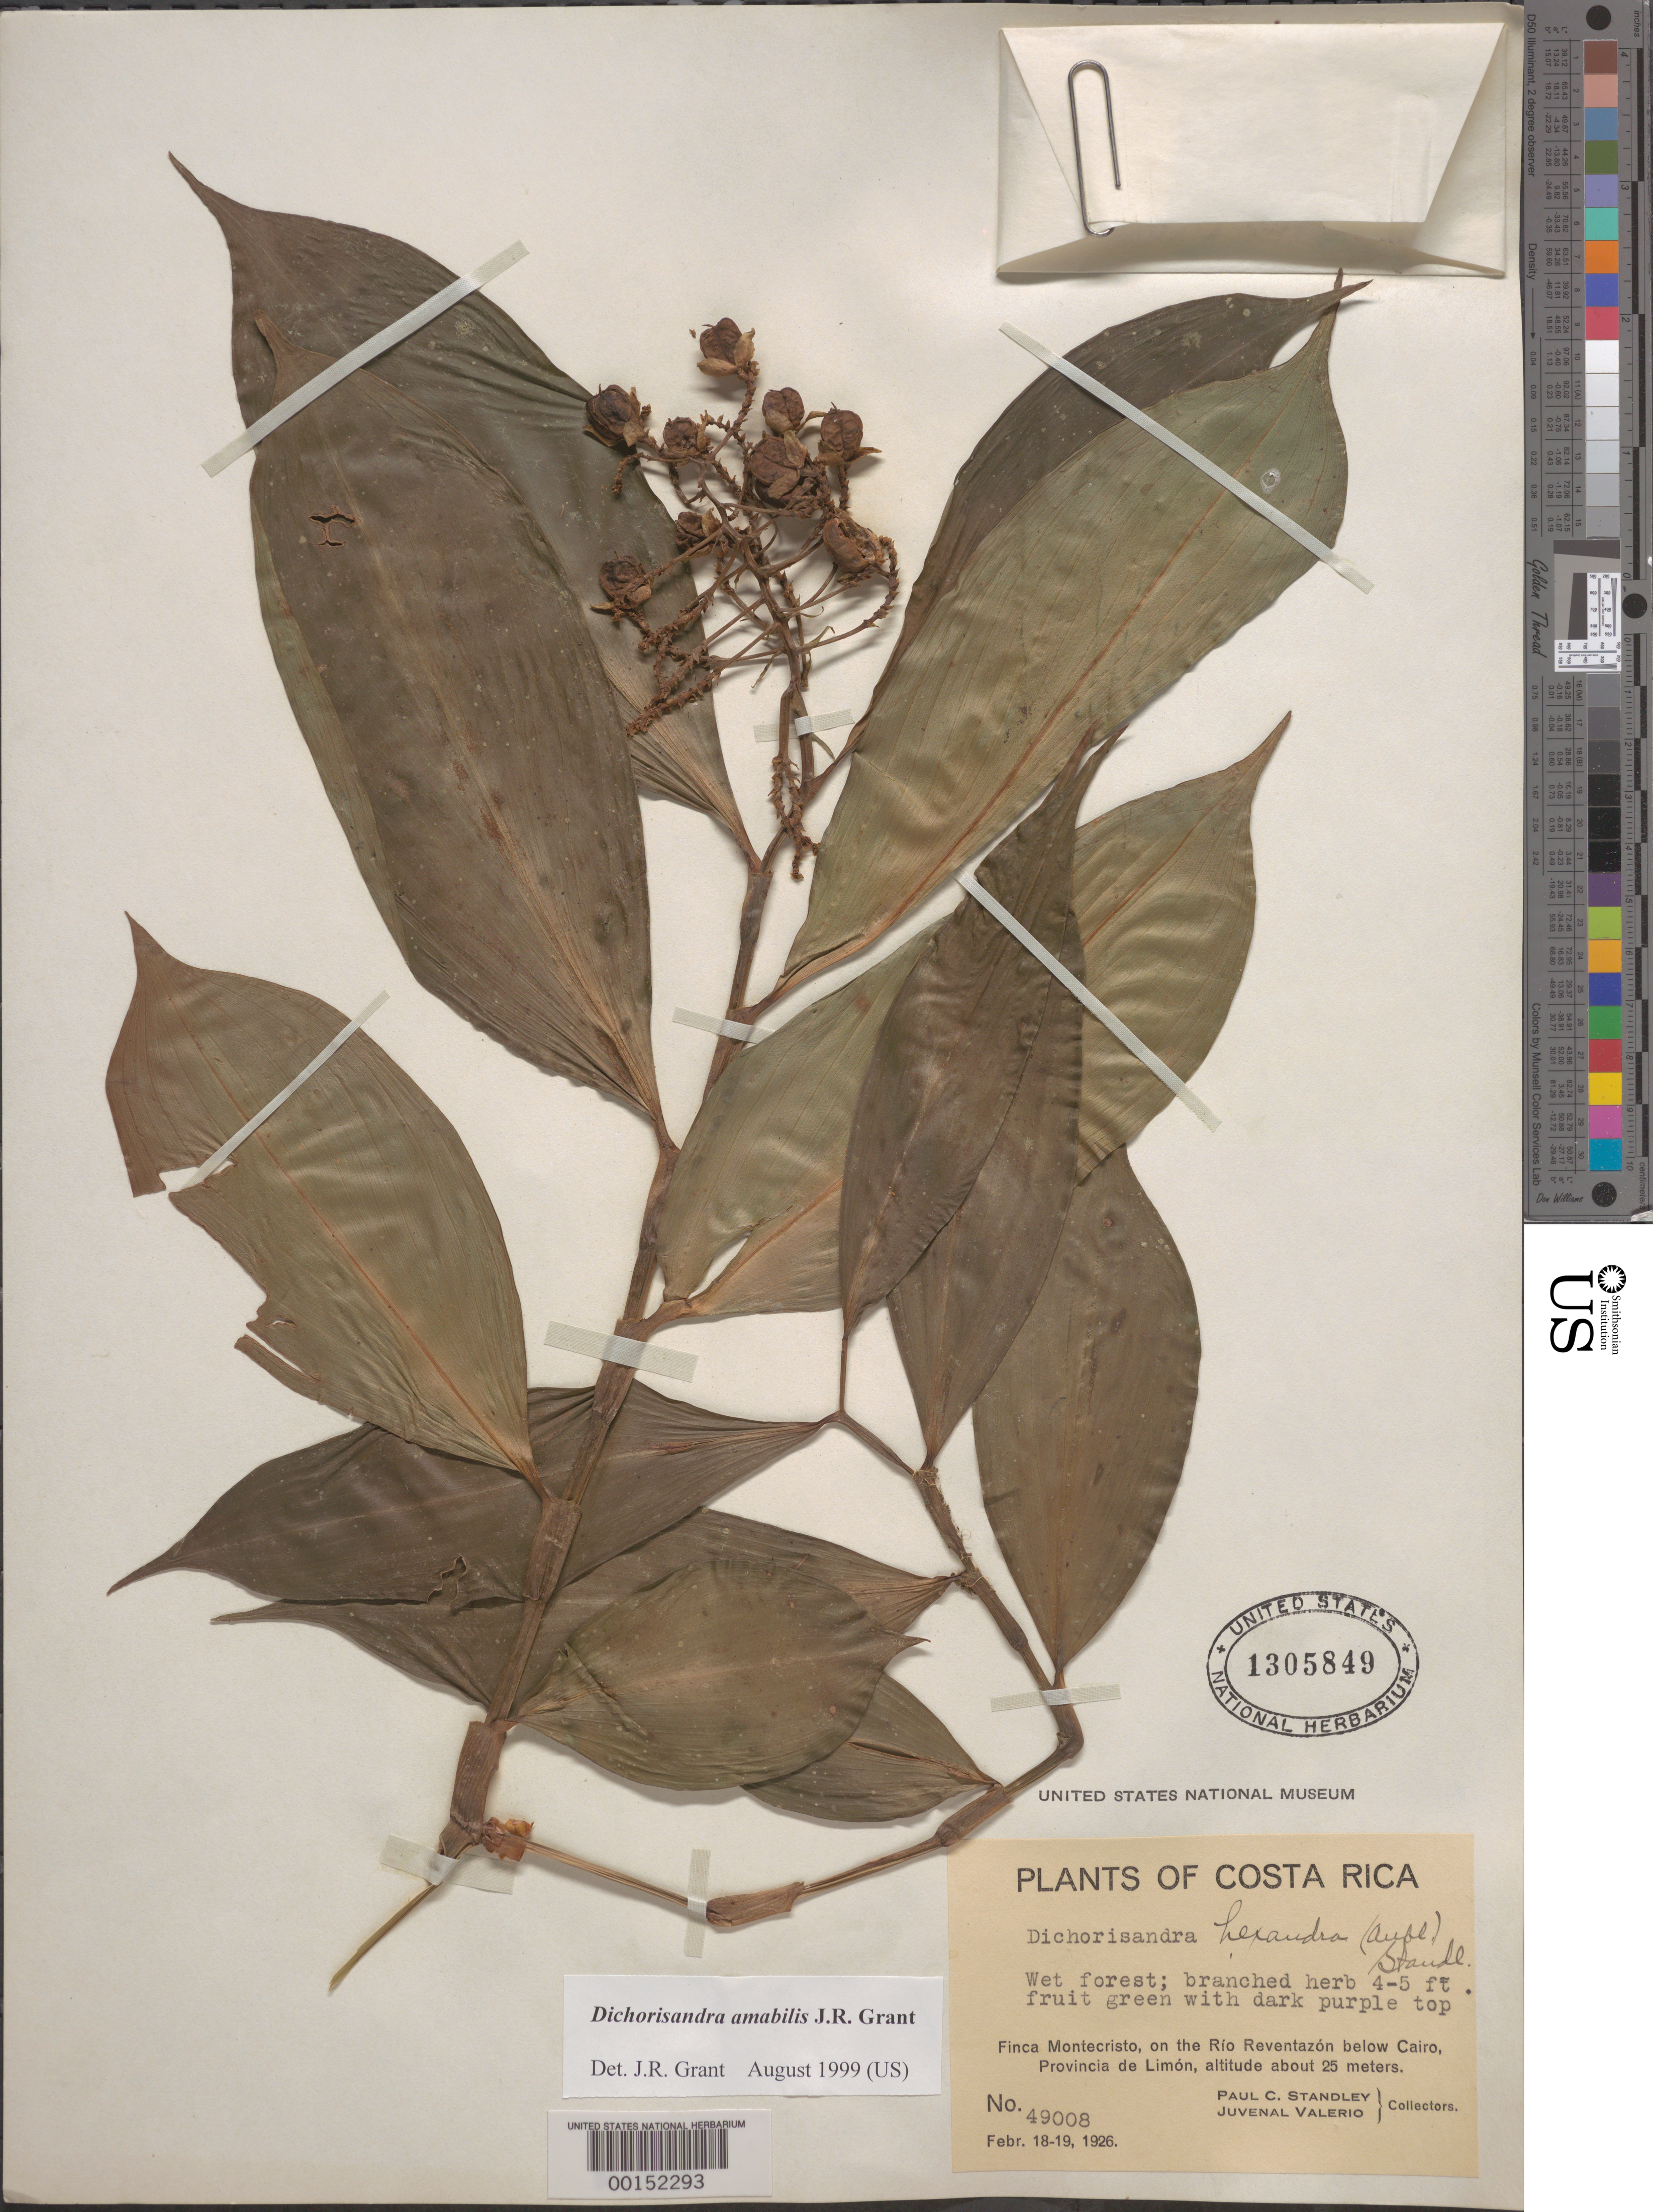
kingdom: Plantae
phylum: Tracheophyta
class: Liliopsida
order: Commelinales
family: Commelinaceae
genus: Dichorisandra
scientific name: Dichorisandra hexandra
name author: (Aubl.) Standl.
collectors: P. C. Standley & J. Valerio R.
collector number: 49008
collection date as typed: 18 Feb 1926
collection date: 1926-02-18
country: Costa Rica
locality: Finca Montecristo on Rio Reventazon, below Cairo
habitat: Wet forest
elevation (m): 25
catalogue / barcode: US 1305849